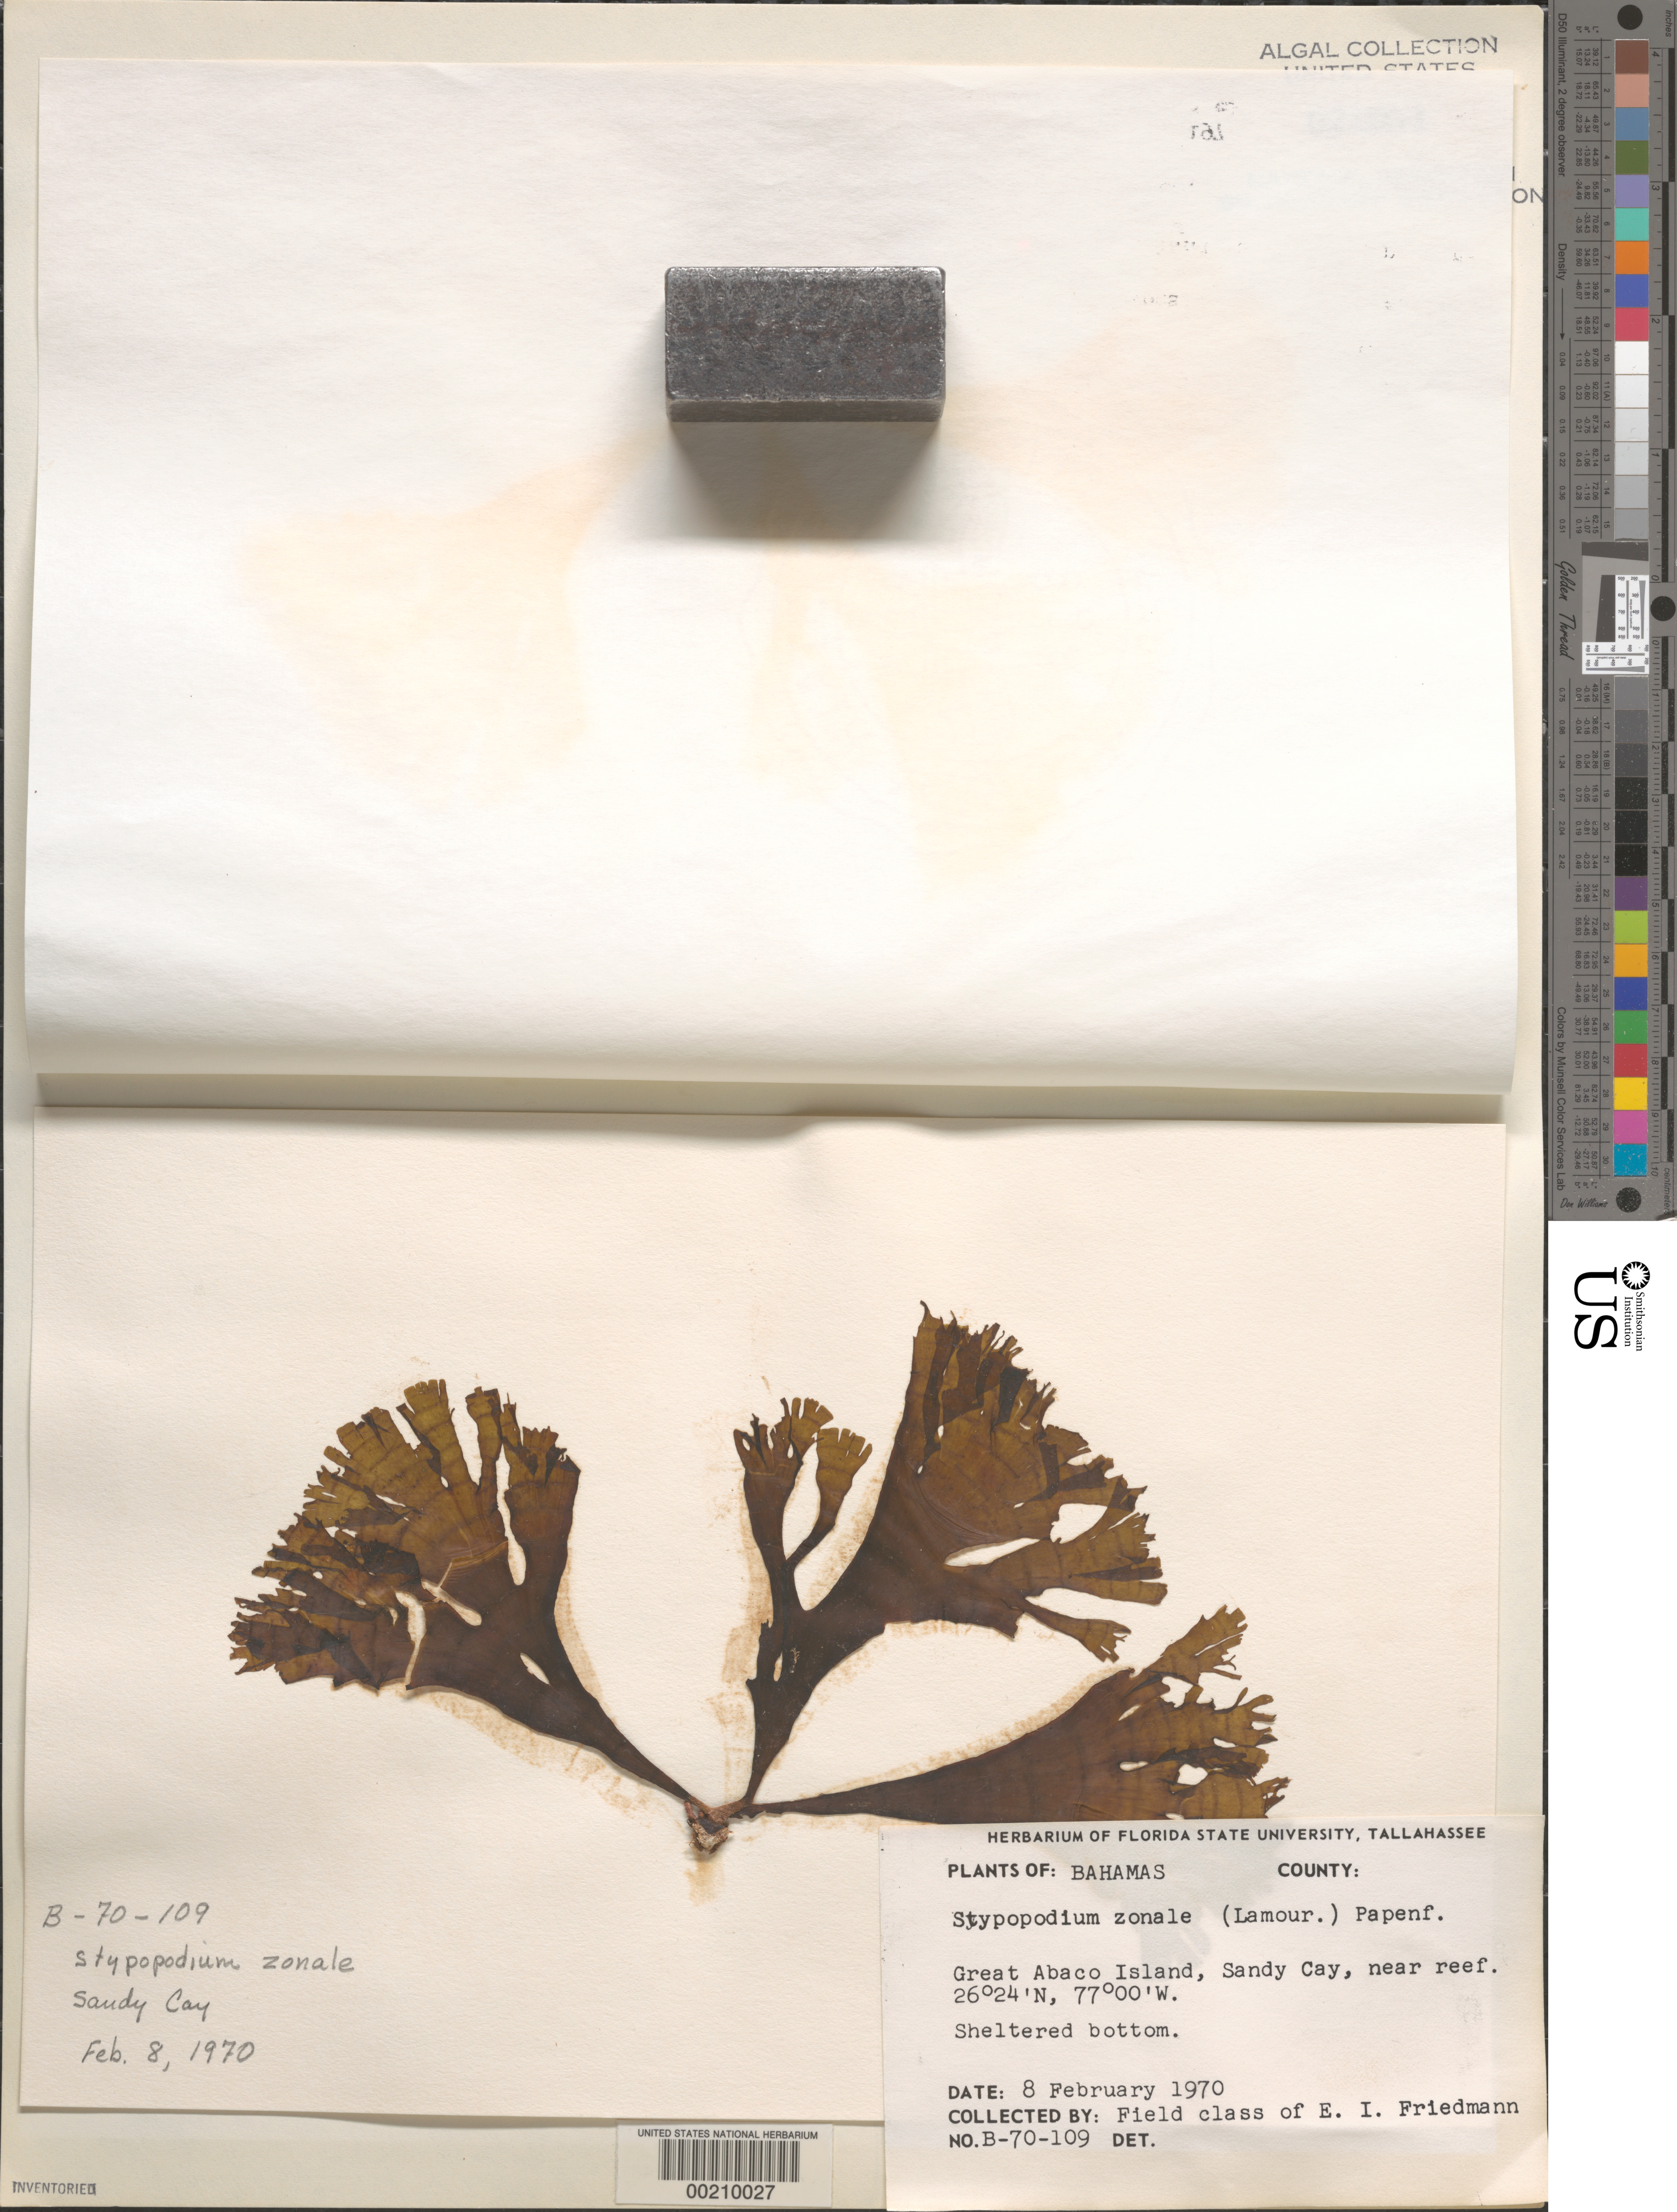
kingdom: Chromista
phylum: Ochrophyta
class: Phaeophyceae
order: Dictyotales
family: Dictyotaceae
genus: Stypopodium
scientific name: Stypopodium zonale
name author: (J.V.Lamouroux) Papenf.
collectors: E. Friedmann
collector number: B-70-109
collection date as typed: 08 Feb 1970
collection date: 1970-02-08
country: Bahamas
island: Great Abaco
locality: Sandy Cay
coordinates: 26 24" N, 77 00" W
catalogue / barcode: US 21254